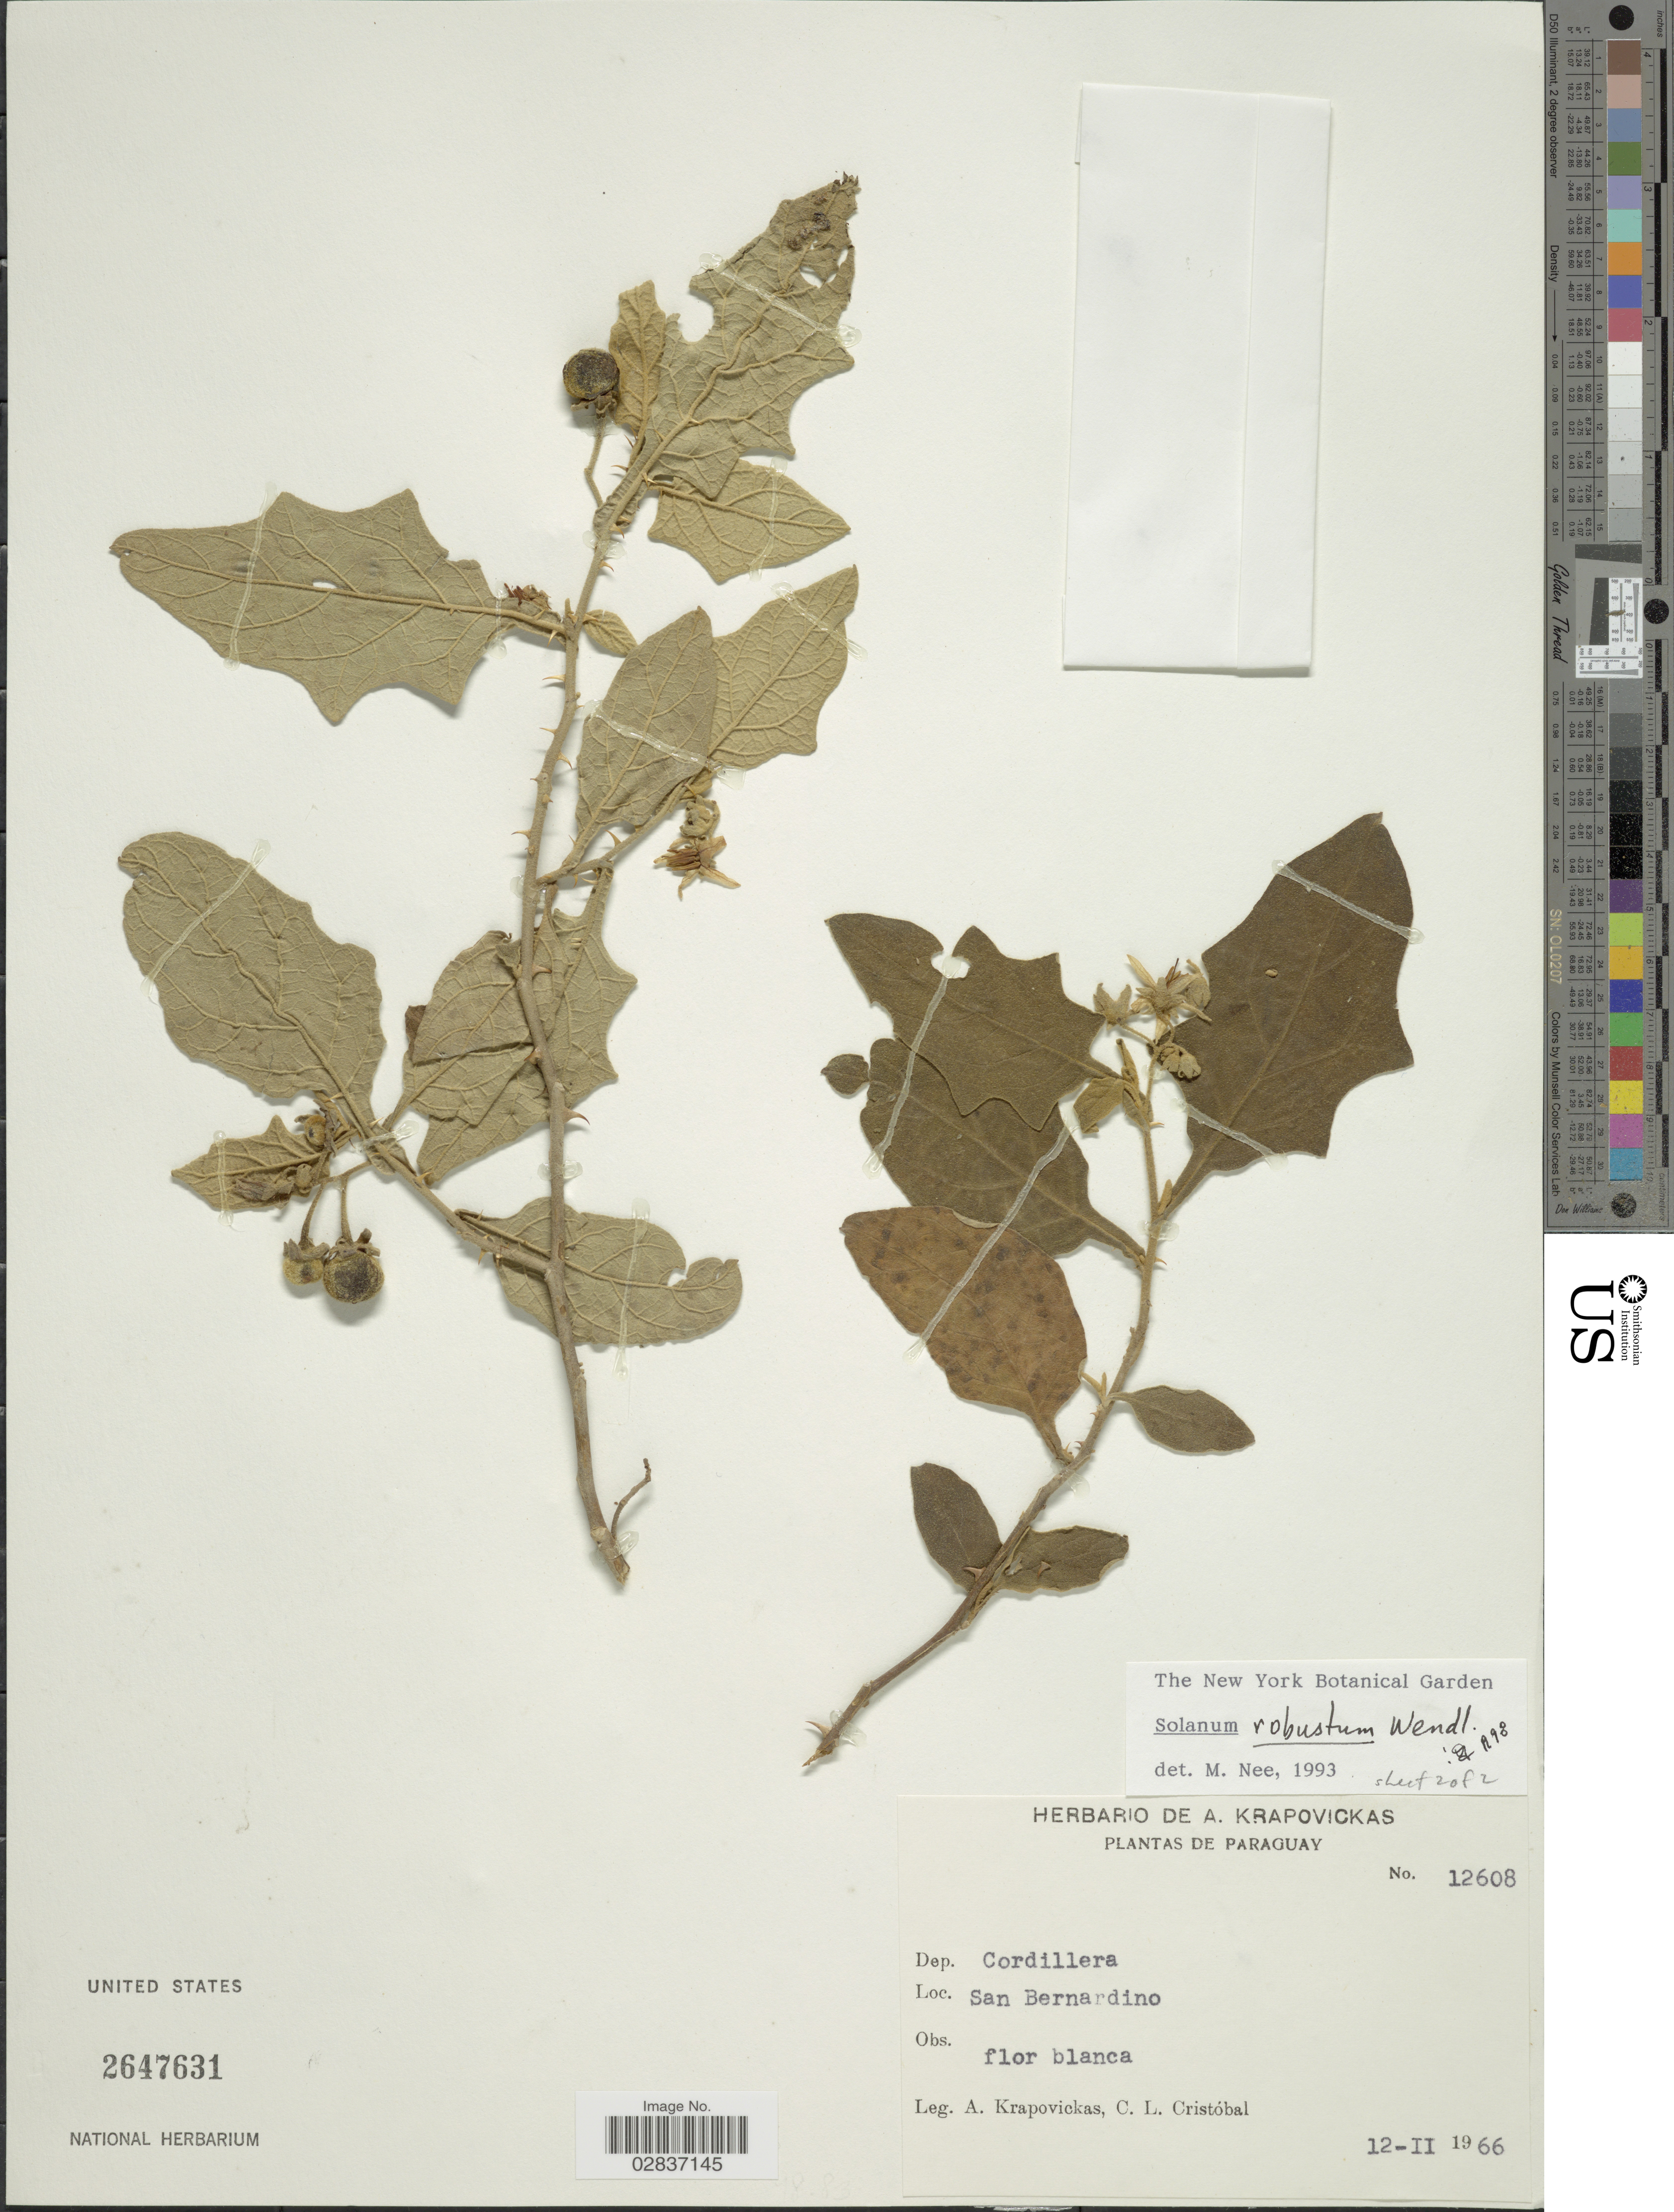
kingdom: Plantae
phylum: Tracheophyta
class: Magnoliopsida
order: Solanales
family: Solanaceae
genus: Solanum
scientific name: Solanum robustum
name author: H. Wendl.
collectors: A. Krapovickas & C. L. Cristóbal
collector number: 12608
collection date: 1966-02-12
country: Paraguay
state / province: Cordillera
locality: Dep. Cordillera, San Bernardino.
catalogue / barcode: US 2647631